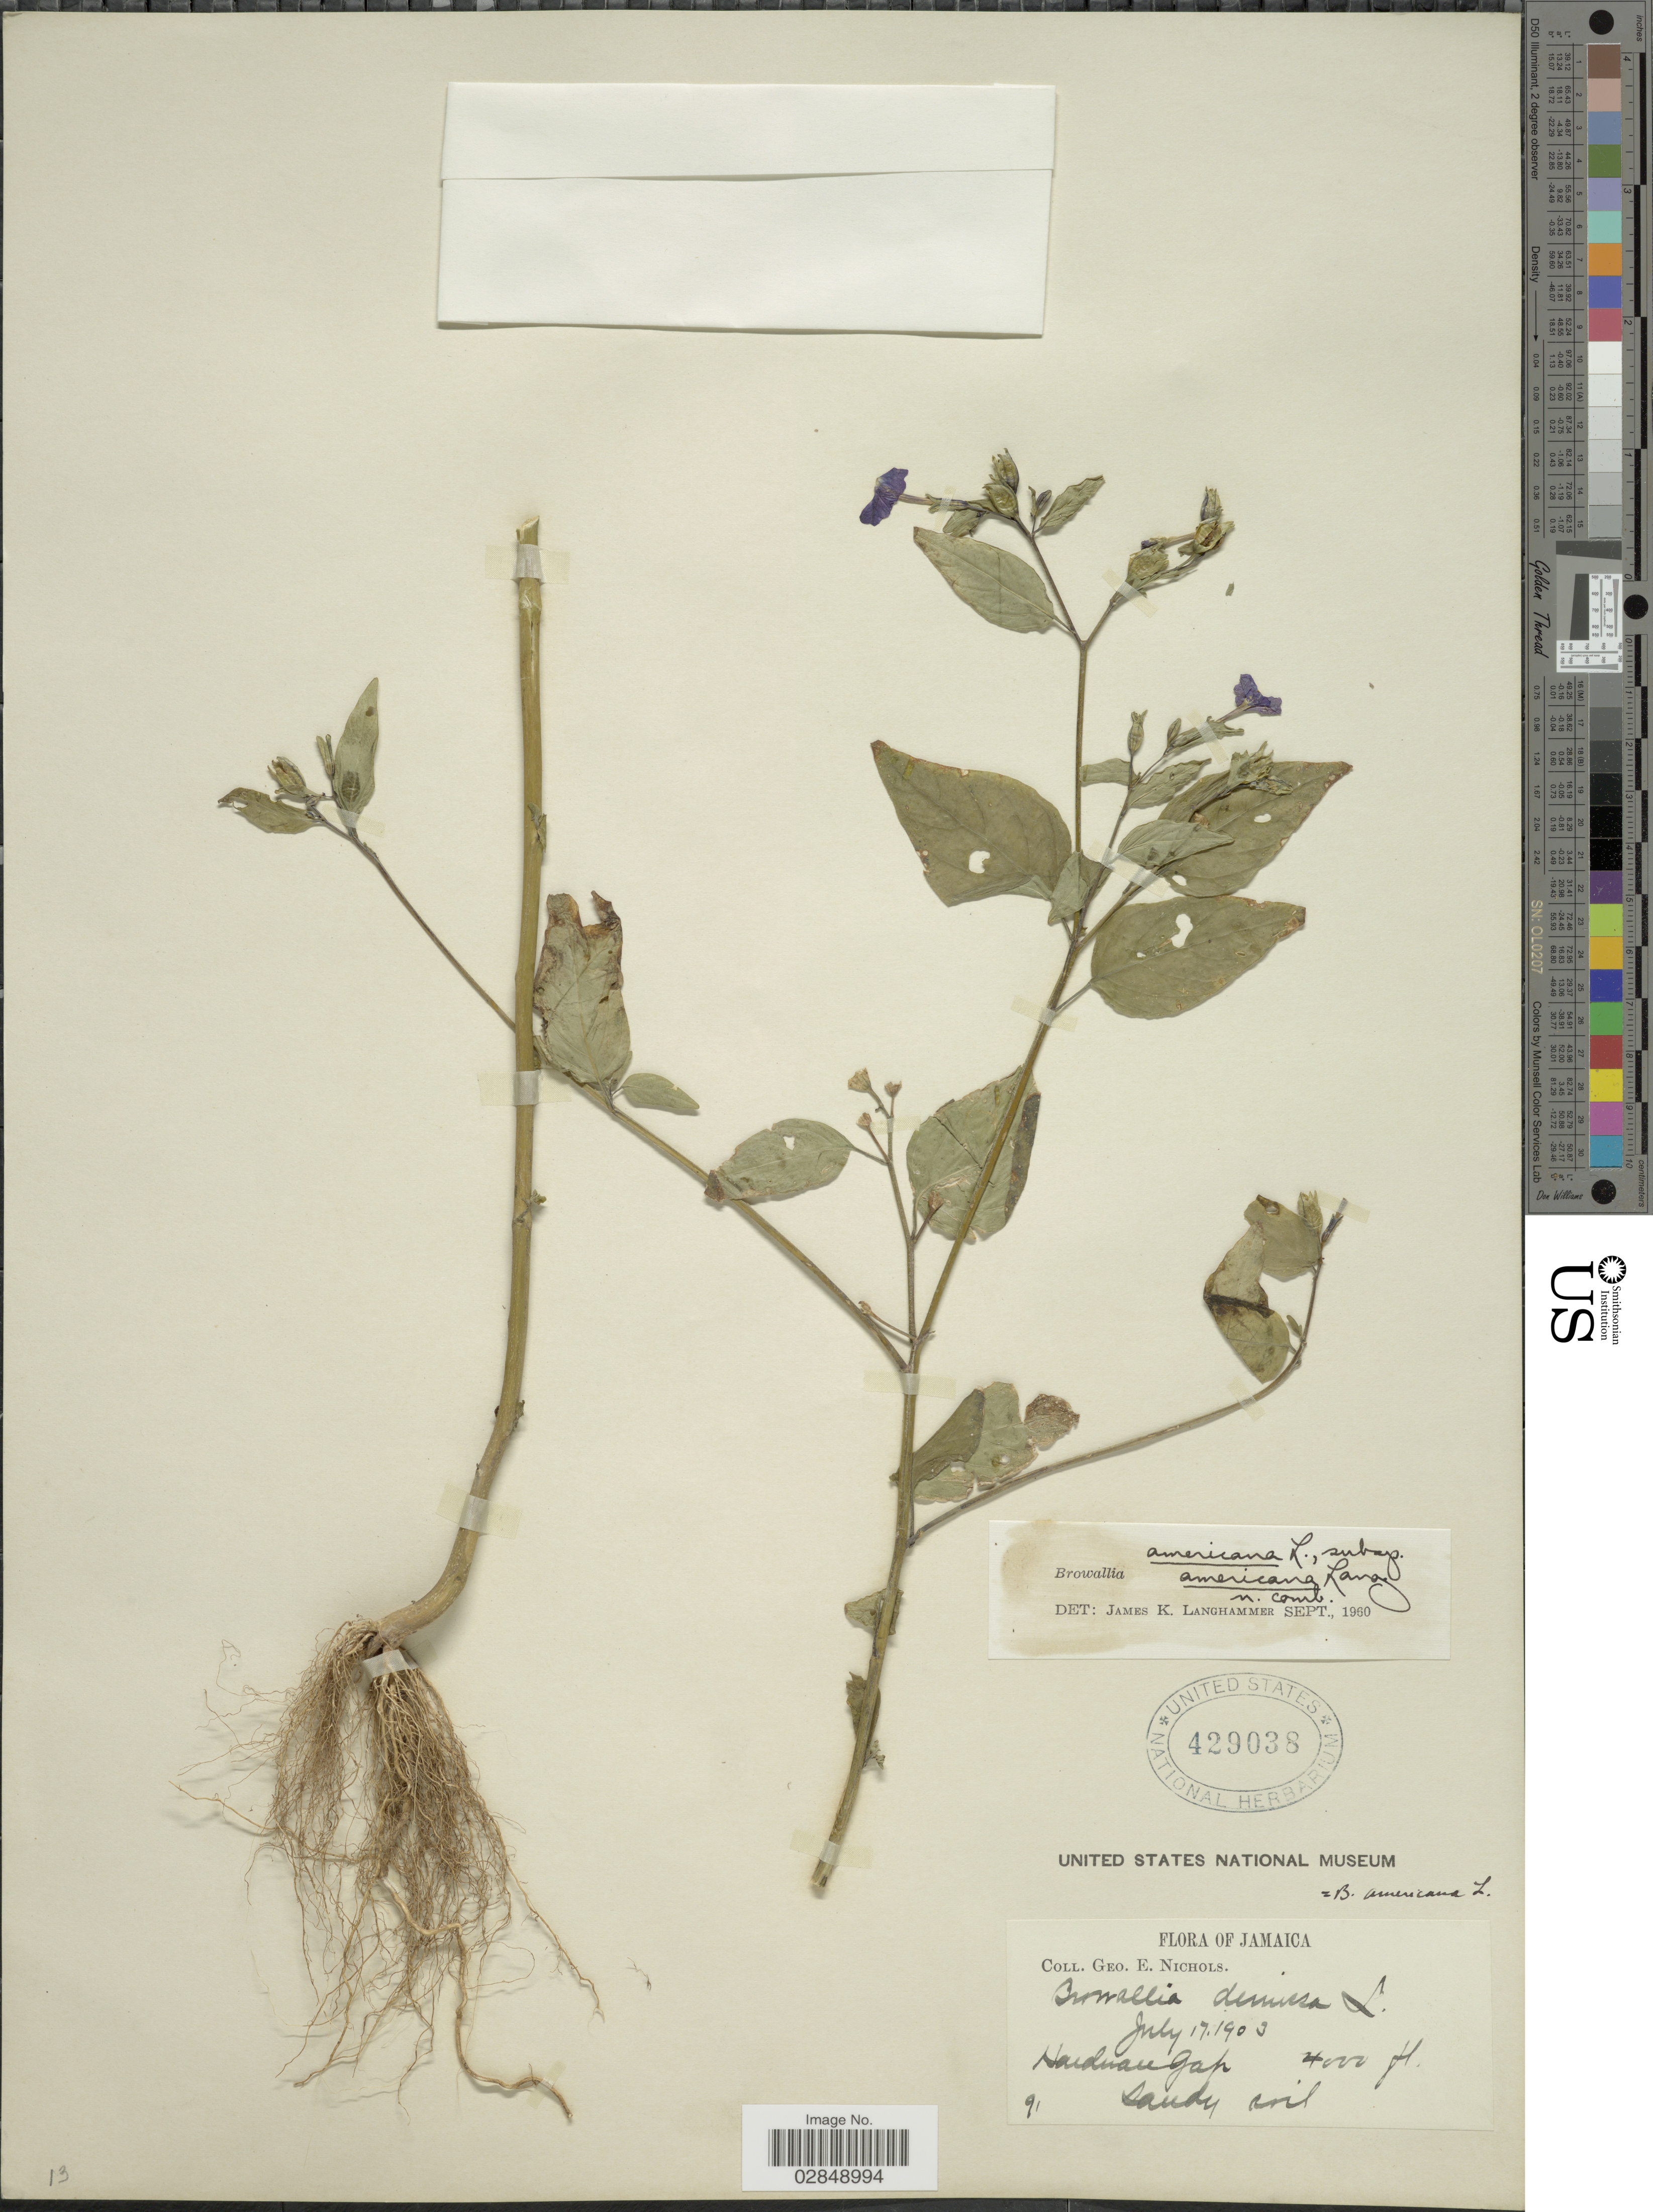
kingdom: Plantae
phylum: Tracheophyta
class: Magnoliopsida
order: Solanales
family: Solanaceae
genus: Browallia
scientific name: Browallia americana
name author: L.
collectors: G. E. Nichols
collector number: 91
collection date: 1903-07-17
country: Jamaica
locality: Hardwar Gap.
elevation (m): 1219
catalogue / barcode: US 429038